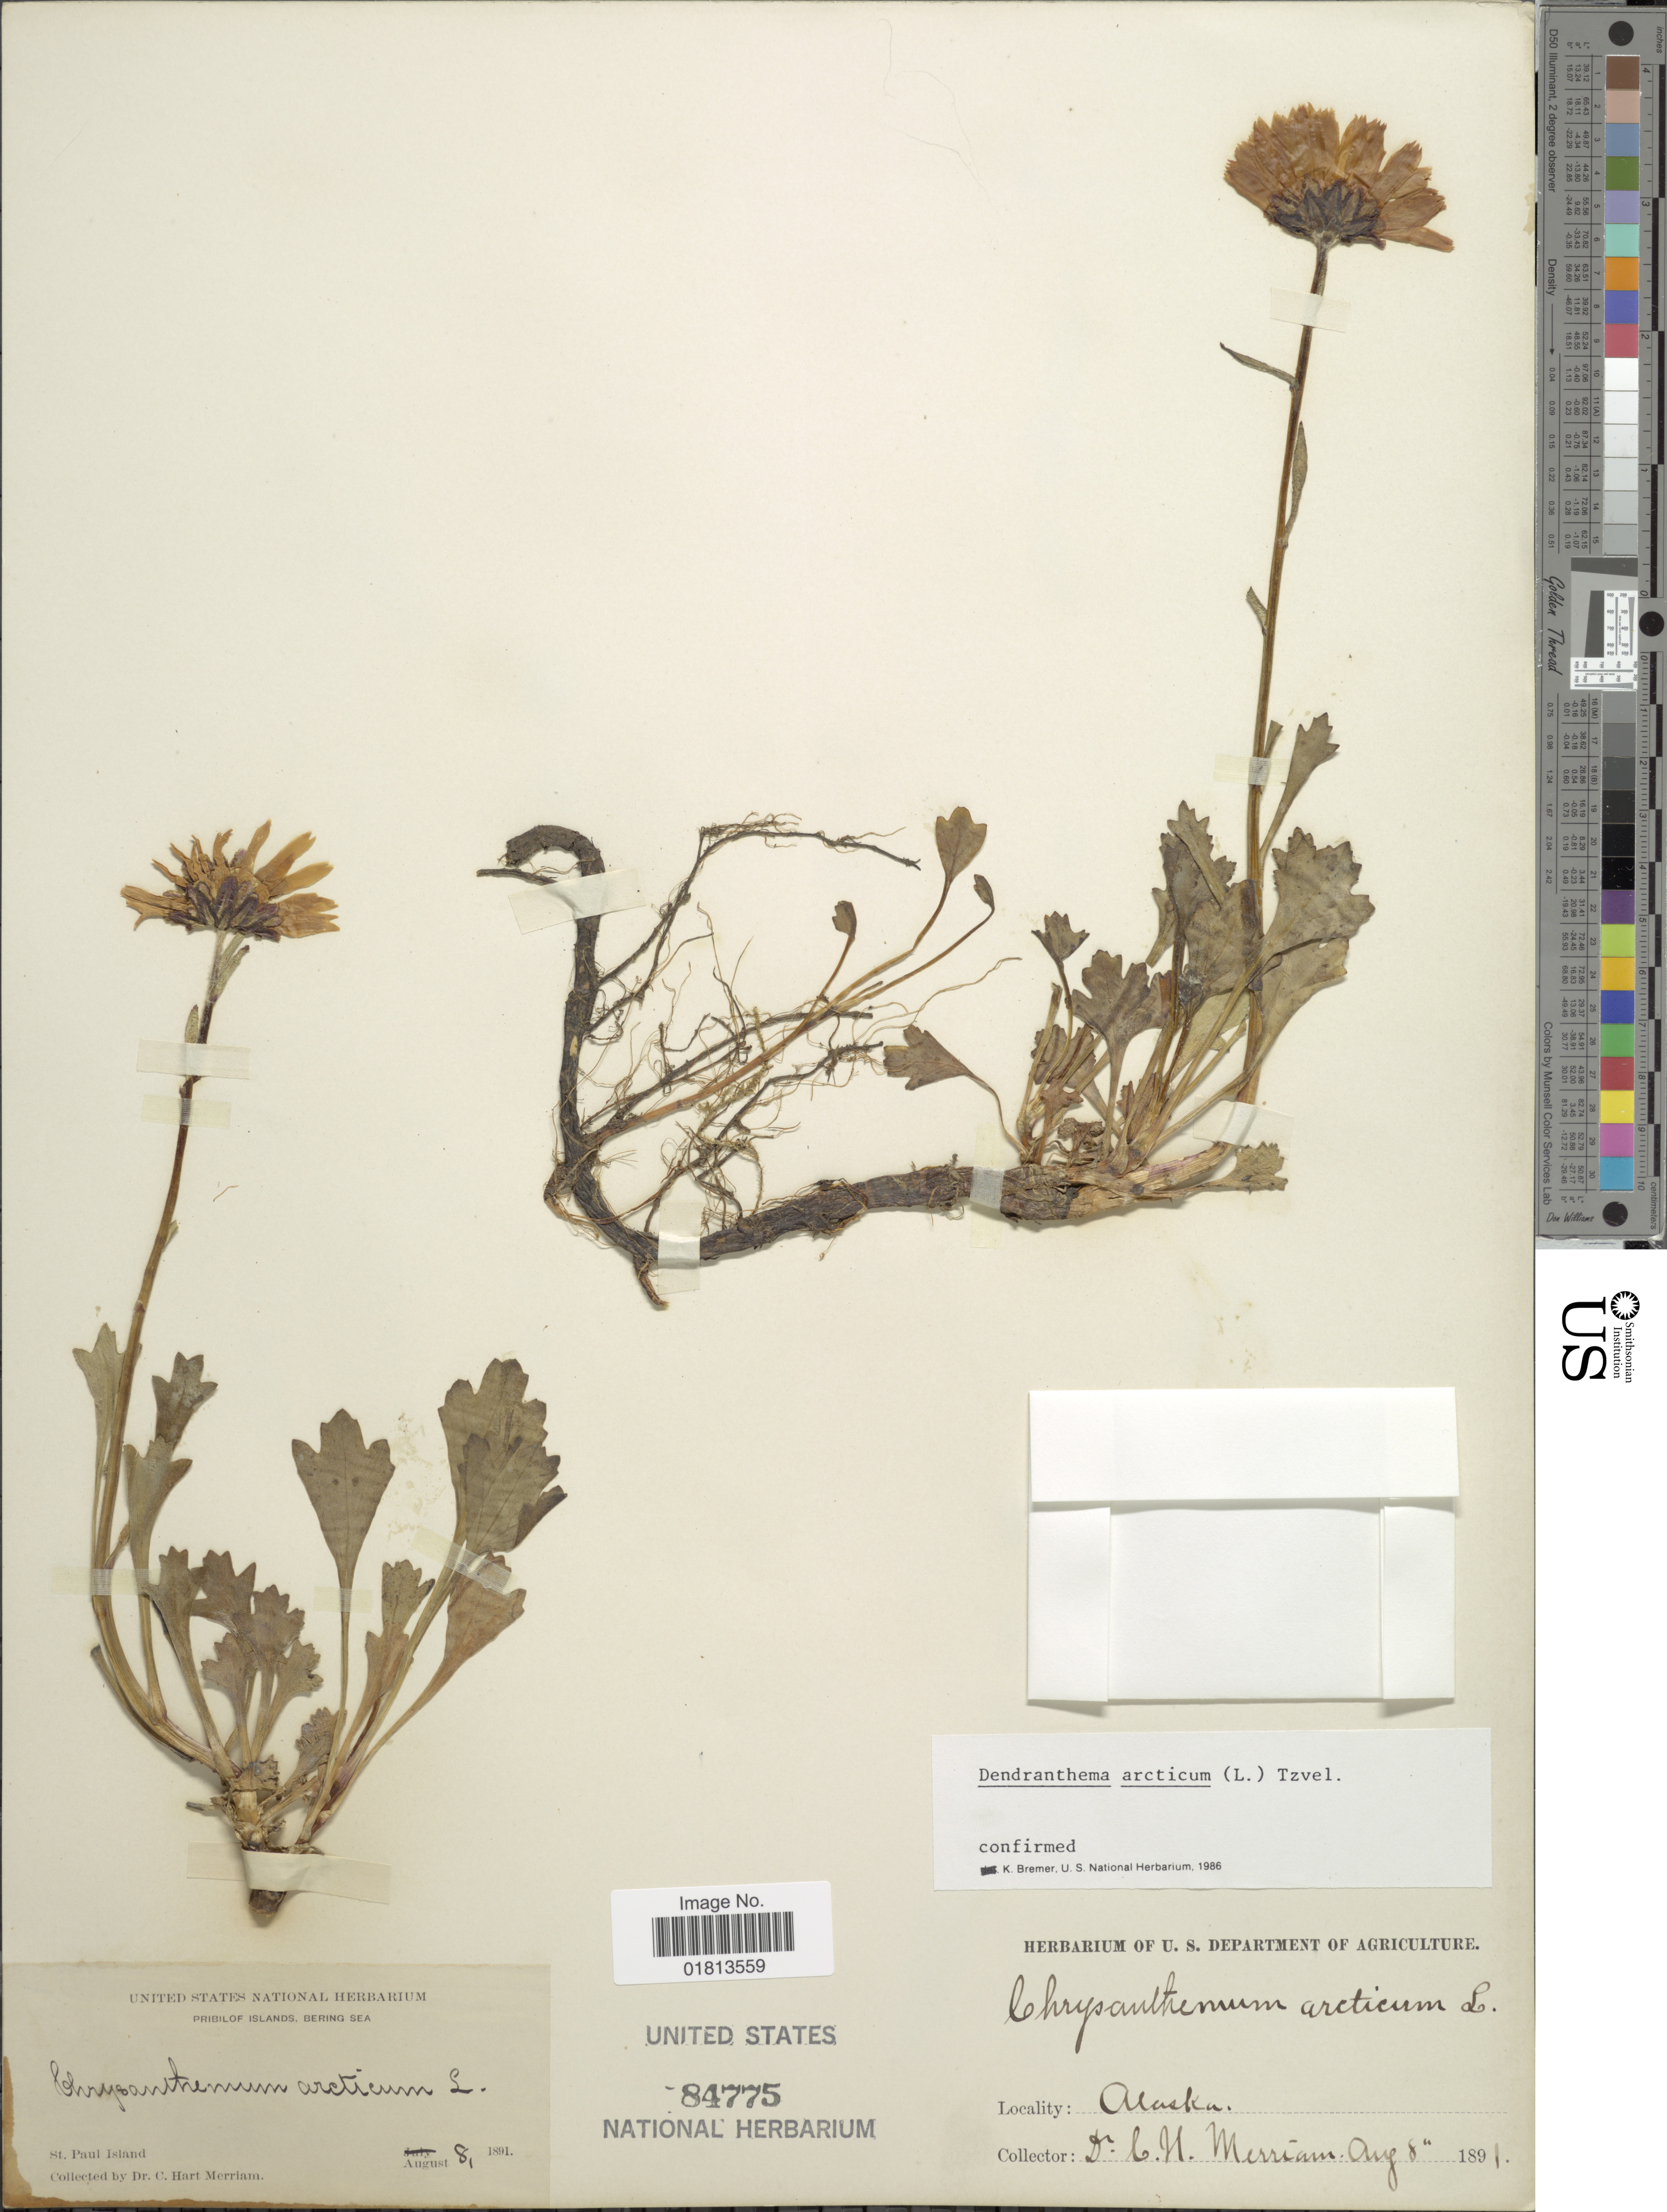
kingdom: Plantae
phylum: Tracheophyta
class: Magnoliopsida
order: Asterales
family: Asteraceae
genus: Dendranthema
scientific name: Dendranthema arcticum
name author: (L.) Tzvelev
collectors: C. Merriam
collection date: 1891-08-08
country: United States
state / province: Alaska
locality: Pribilof Islands, Bering Sea, St. Paul Island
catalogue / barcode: US 84775